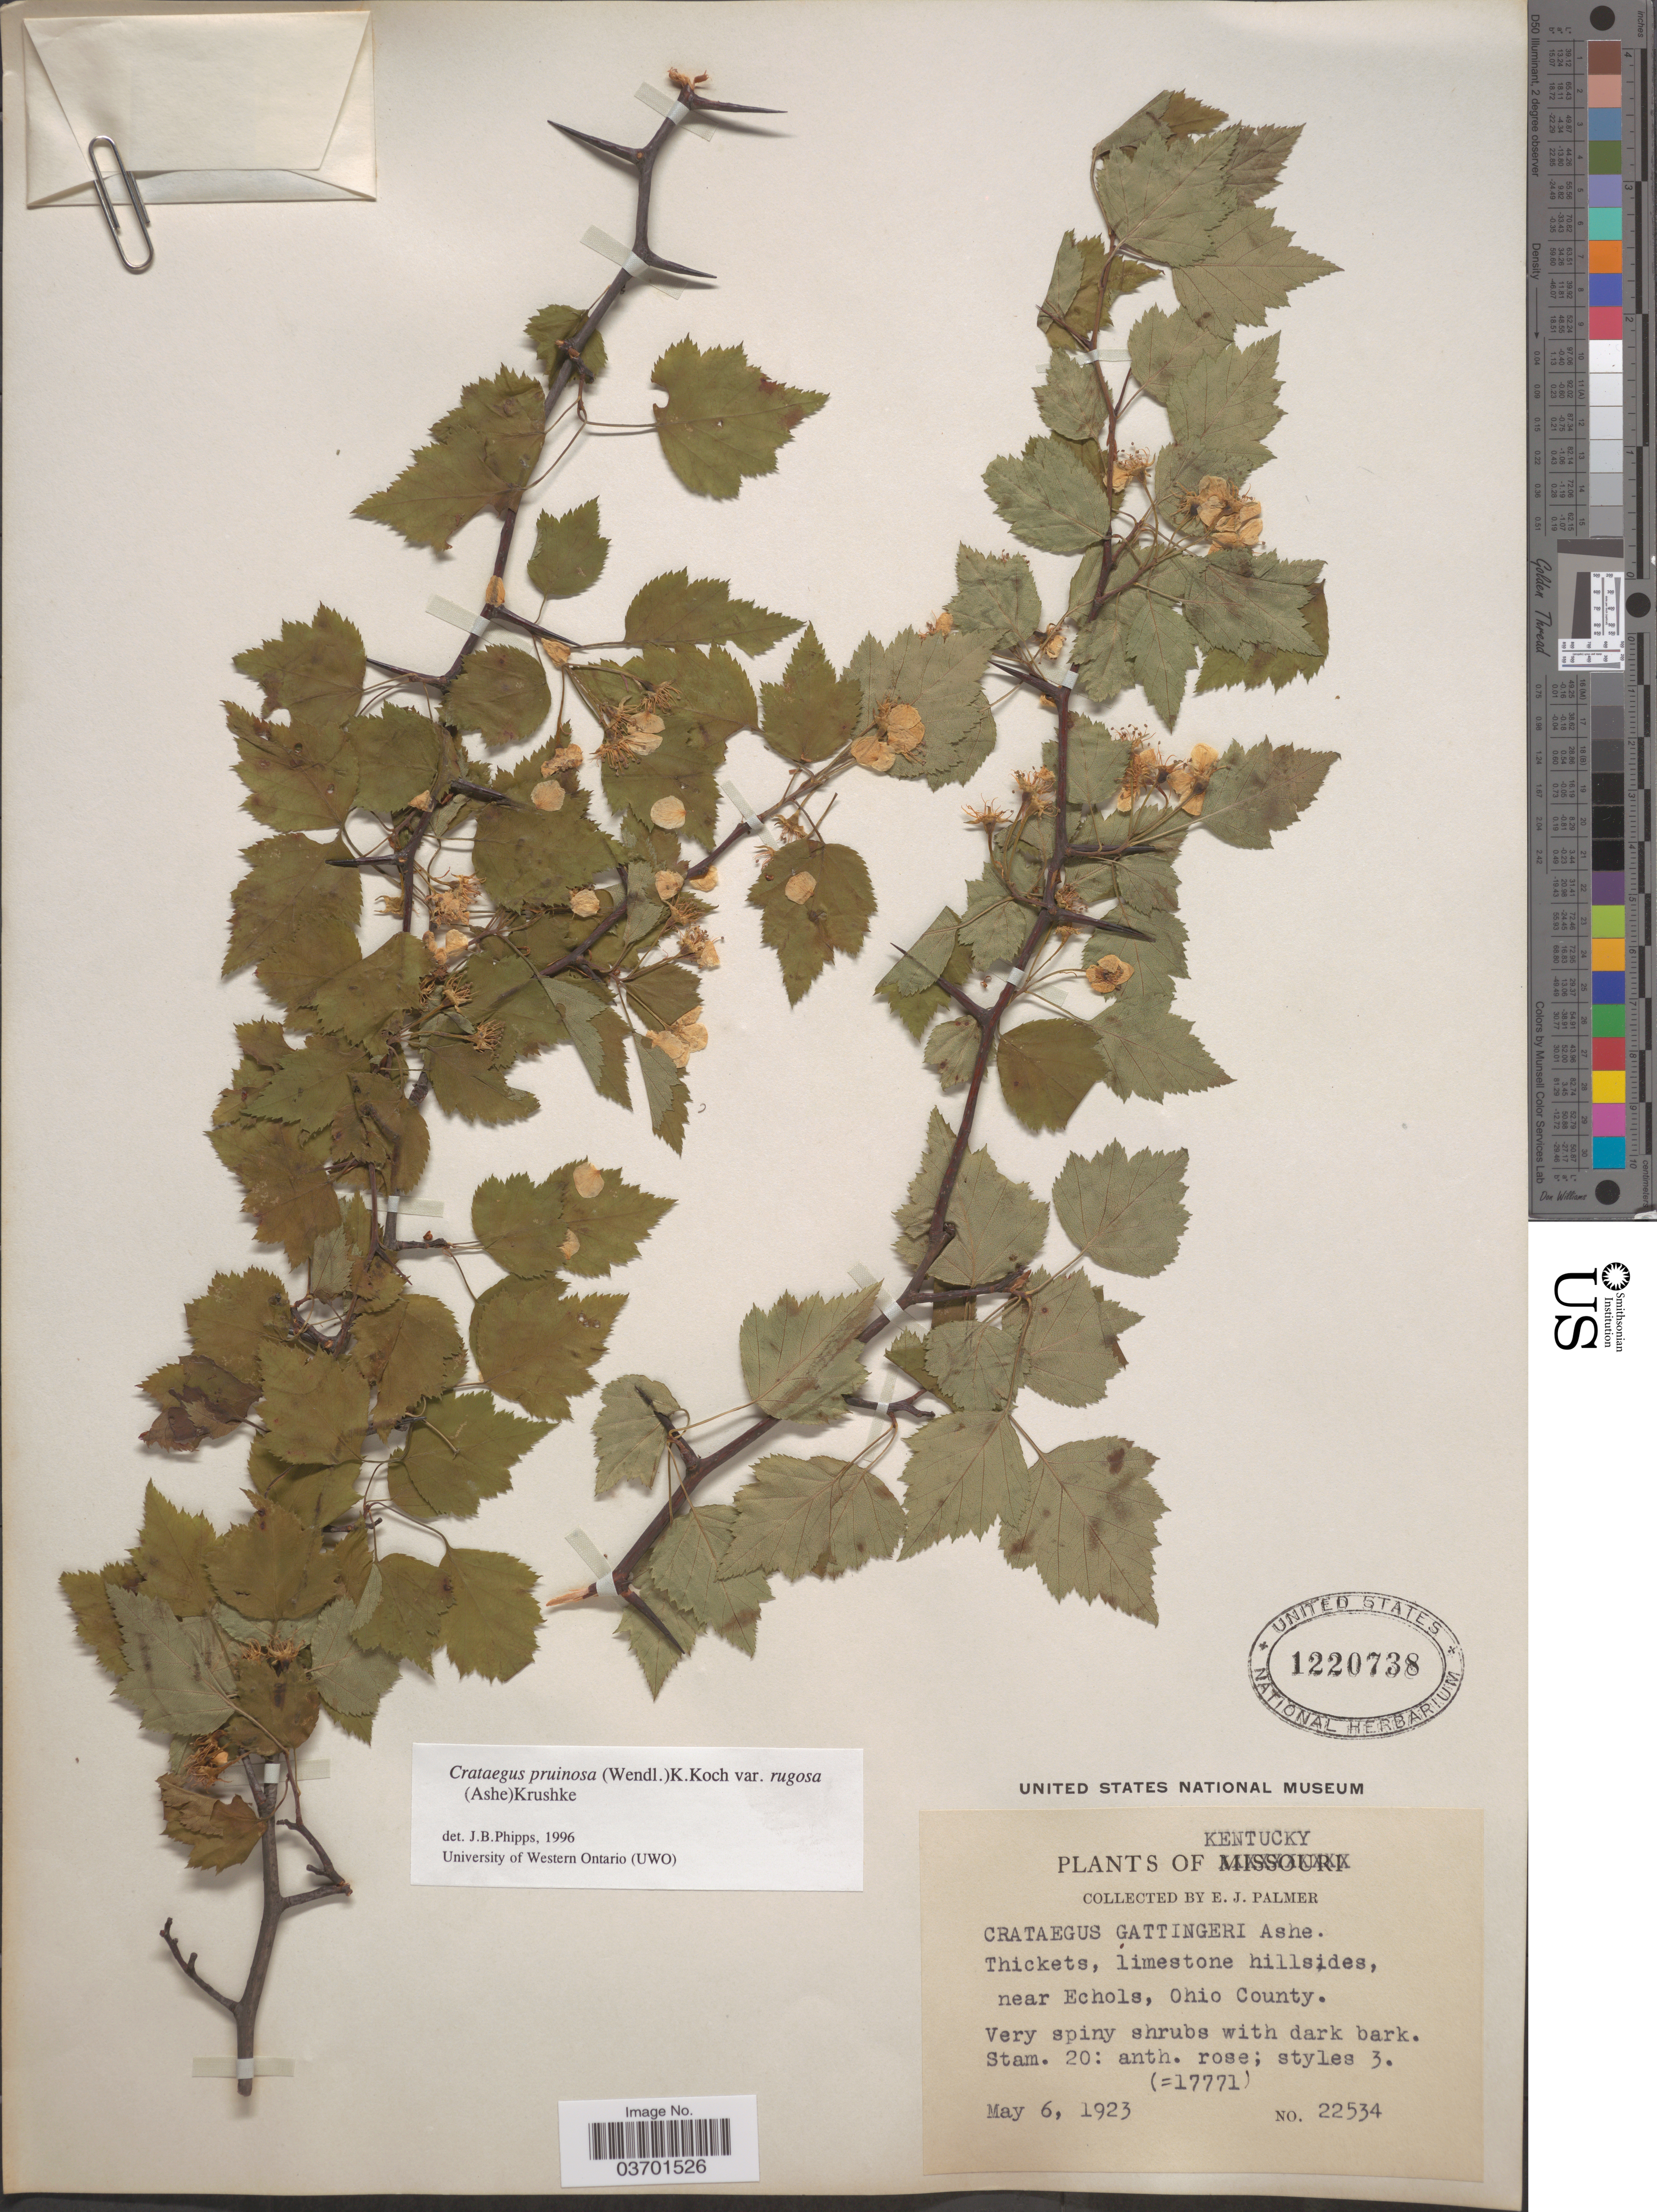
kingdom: Plantae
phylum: Tracheophyta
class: Magnoliopsida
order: Rosales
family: Rosaceae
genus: Crataegus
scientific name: Crataegus pruinosa var. rugosa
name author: (Ashe) Kruschke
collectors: E. J. Palmer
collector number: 22534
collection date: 1923-05-06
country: United States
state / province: Kentucky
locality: Near Echols, Ohio County.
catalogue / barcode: US 1220738